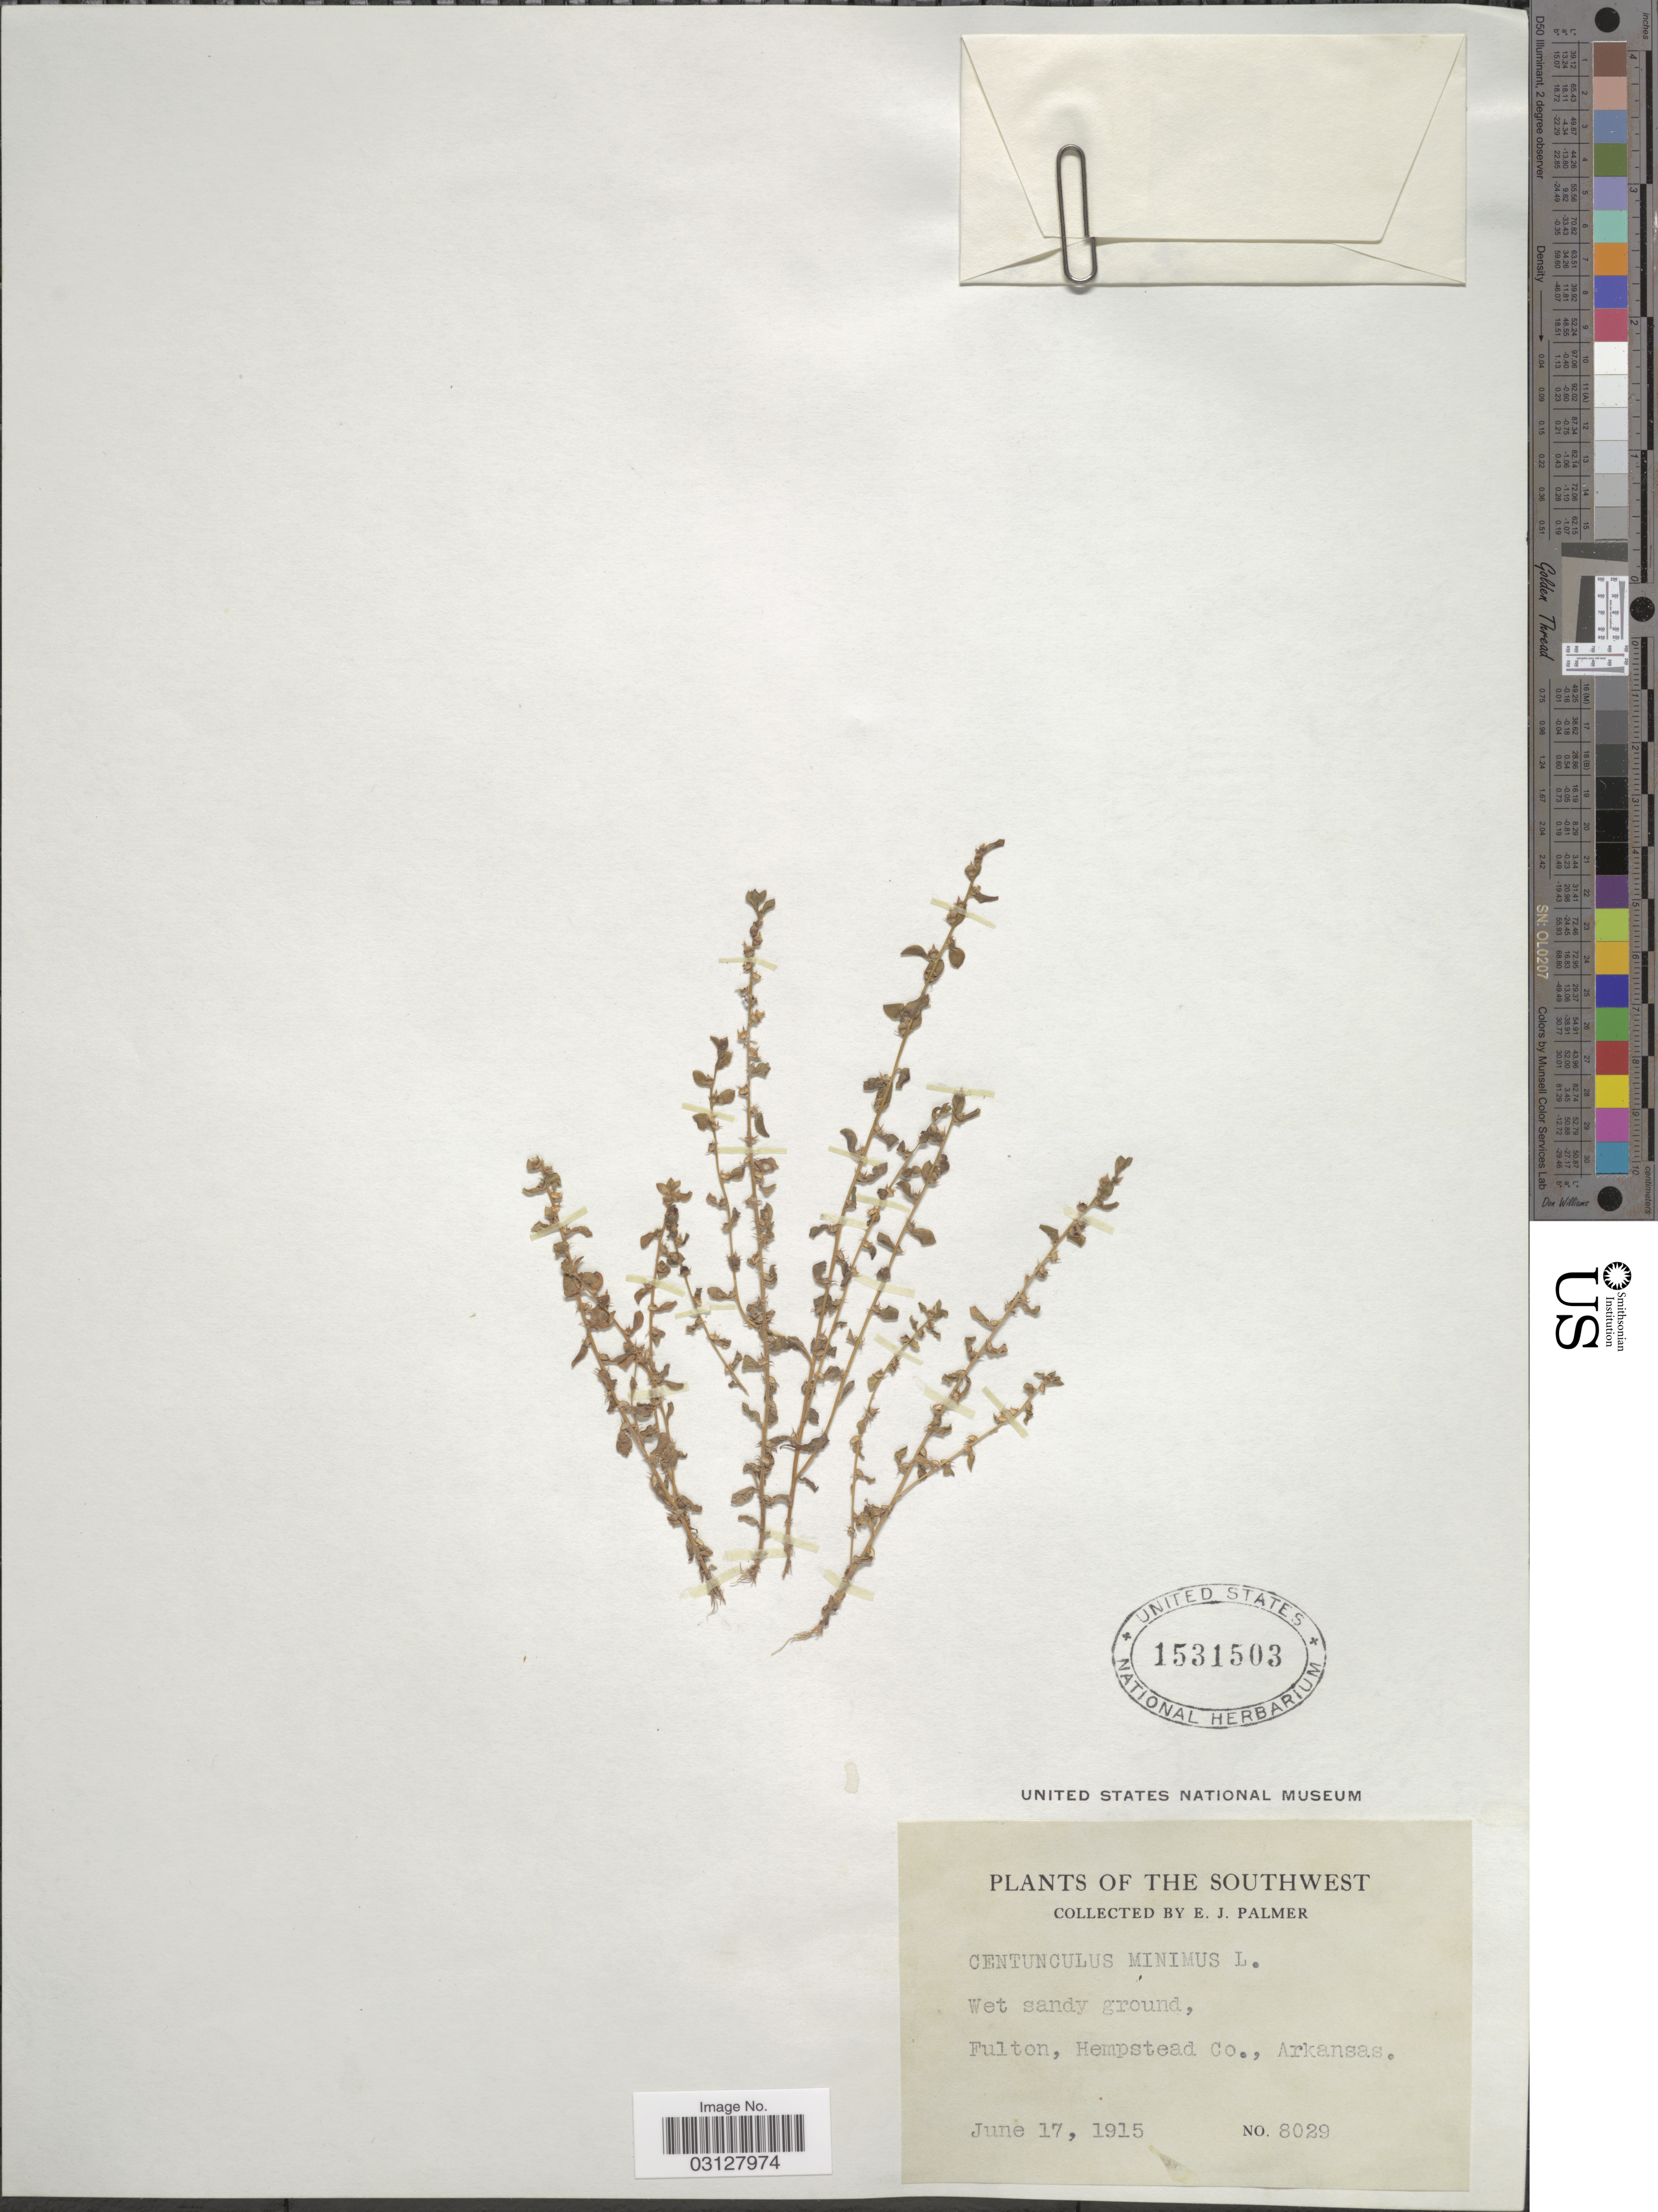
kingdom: Plantae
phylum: Tracheophyta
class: Magnoliopsida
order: Ericales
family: Primulaceae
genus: Centunculus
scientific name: Centunculus minimus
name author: L.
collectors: E. J. Palmer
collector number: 8029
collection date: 1915-06-17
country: United States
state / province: Arkansas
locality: The Southwest. Fulton, Hempstead Co.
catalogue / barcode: US 1531503